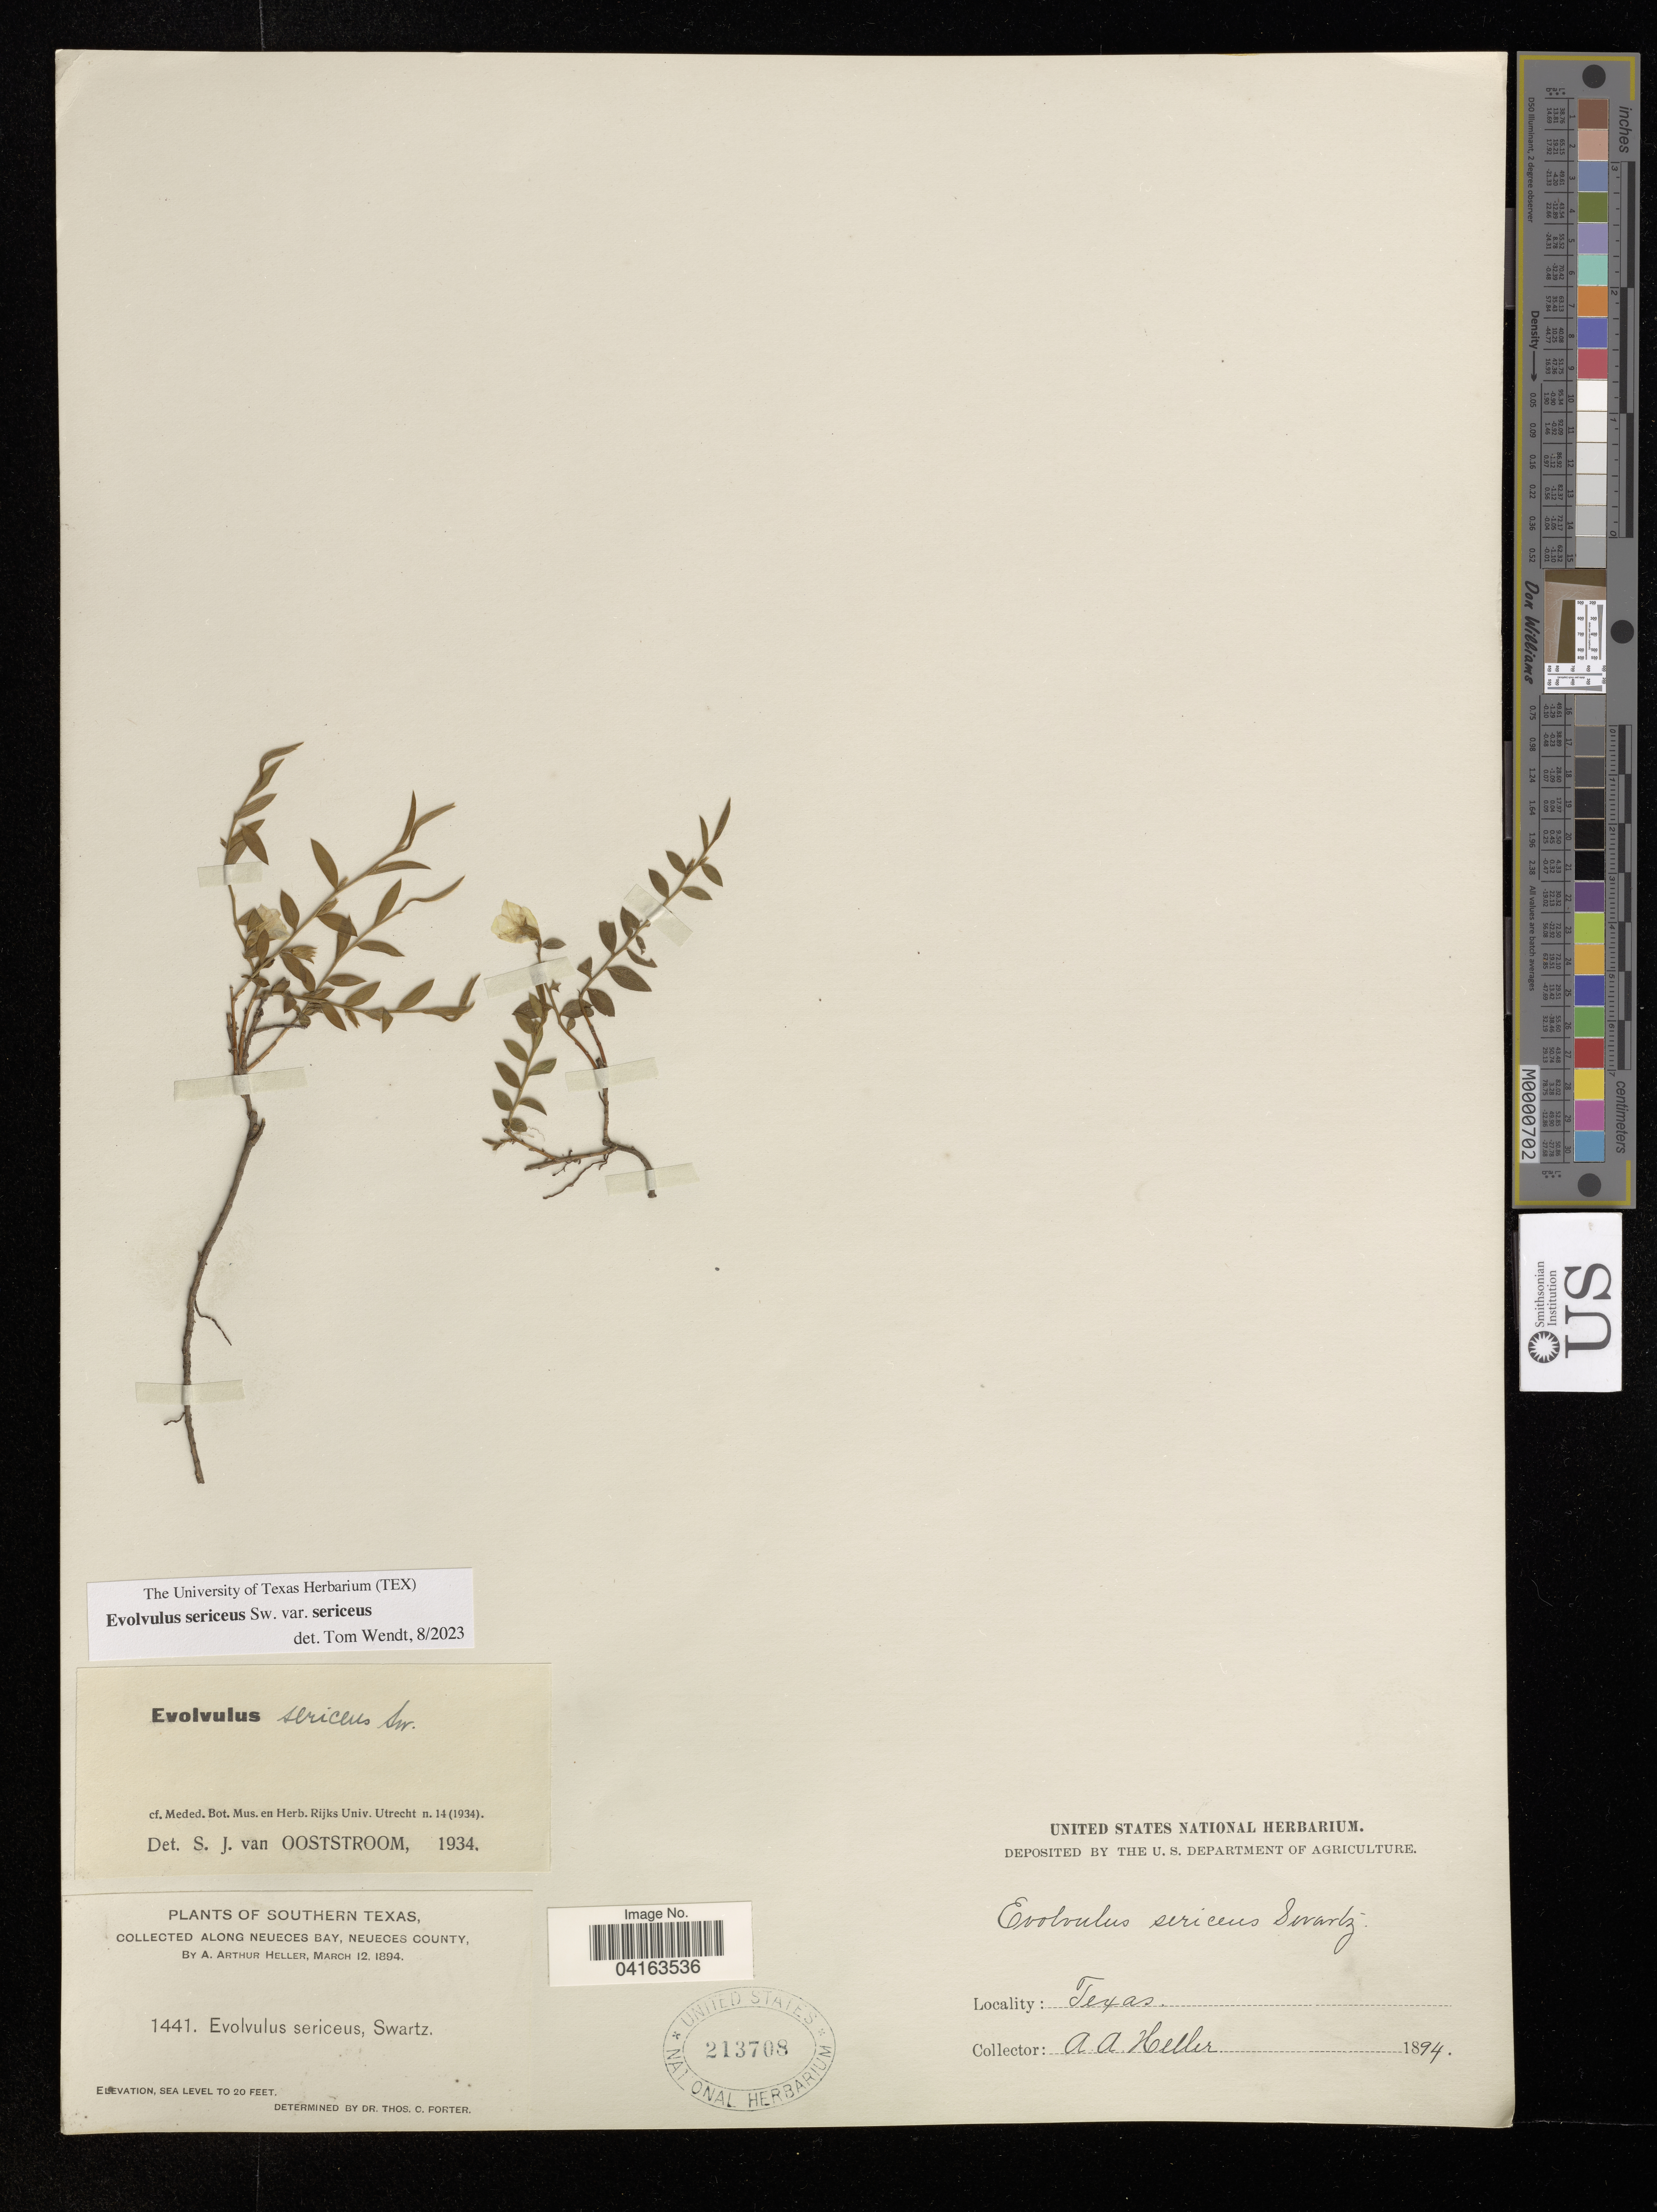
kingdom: Plantae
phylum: Tracheophyta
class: Magnoliopsida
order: Solanales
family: Convolvulaceae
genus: Evolvulus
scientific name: Evolvulus sericeus var. sericeus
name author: Sw.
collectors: A. A. Heller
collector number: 1441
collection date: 1894-03-12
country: United States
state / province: Texas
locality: Southern Texas, collected along Neueces Bay, Neueces County.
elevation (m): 6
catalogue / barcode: US 213708